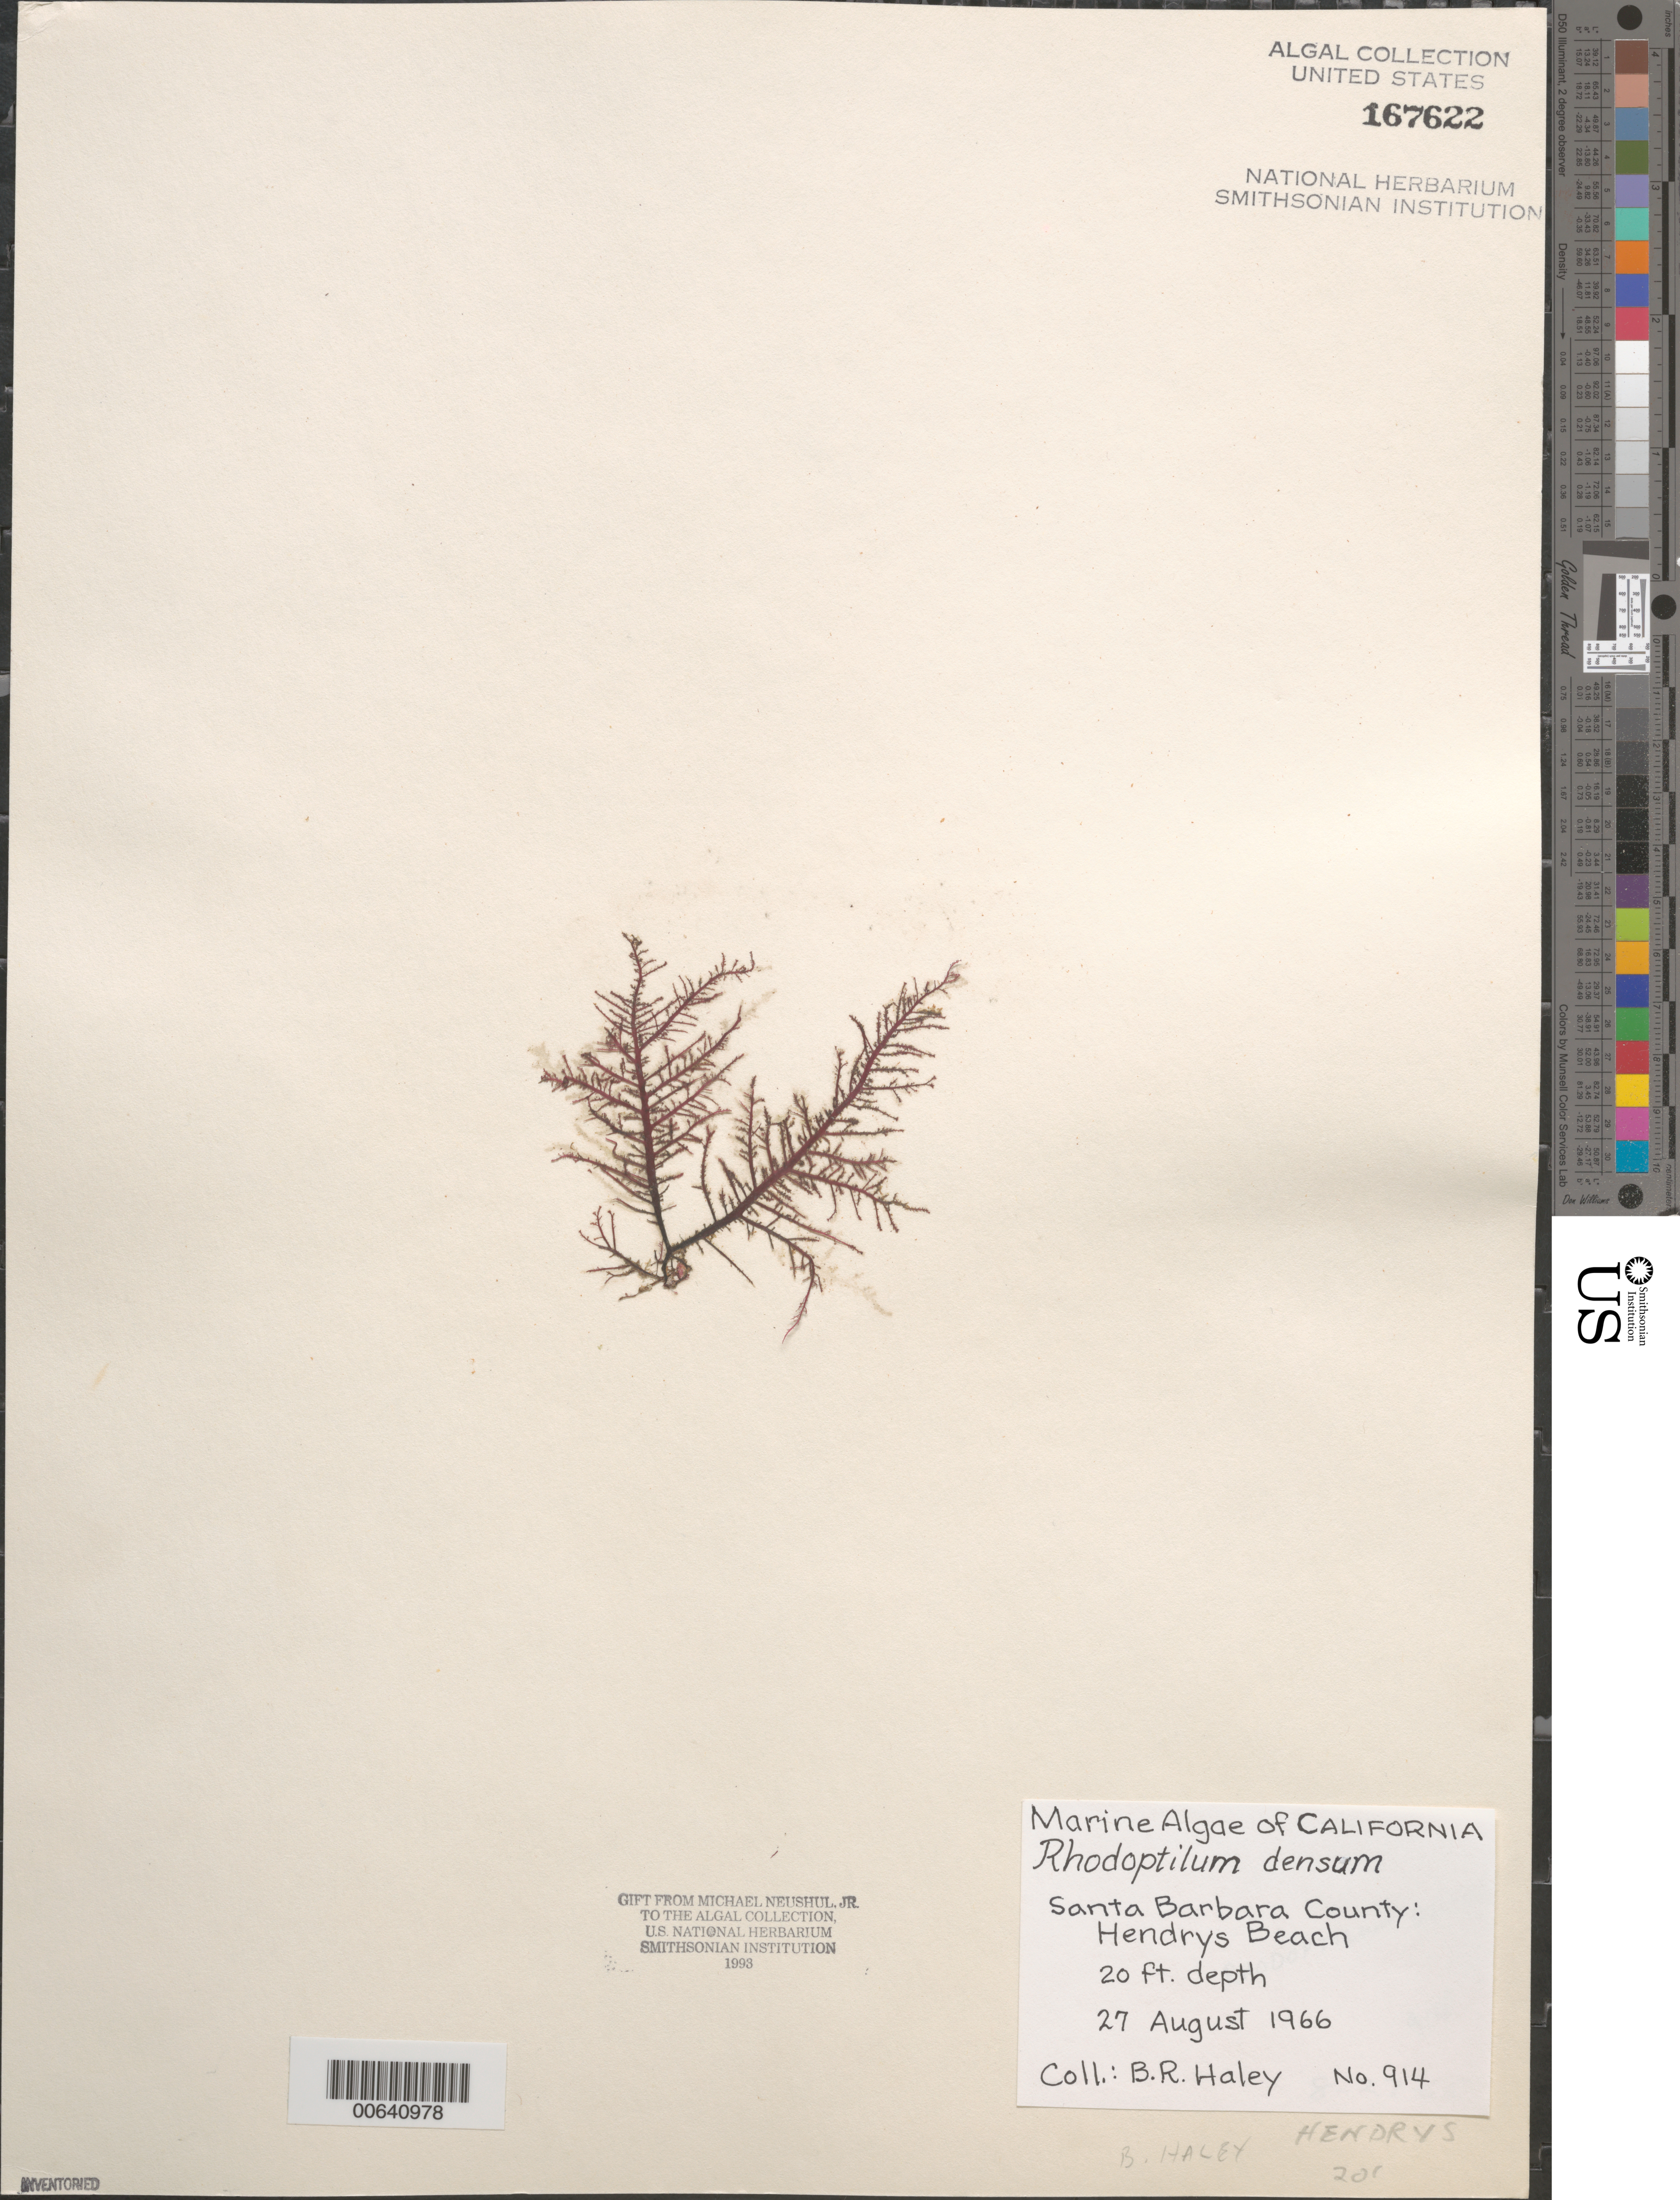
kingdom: Plantae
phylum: Rhodophyta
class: Florideophyceae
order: Ceramiales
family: Dasyaceae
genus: Rhodoptilum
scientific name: Rhodoptilum plumosum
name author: (Harv. & Bail.) Kylin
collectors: B. Haley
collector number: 914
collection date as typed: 27 Aug 1966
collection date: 1966-08-27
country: United States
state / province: California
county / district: Santa Barbara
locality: Hendrys Beach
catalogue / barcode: US 167622